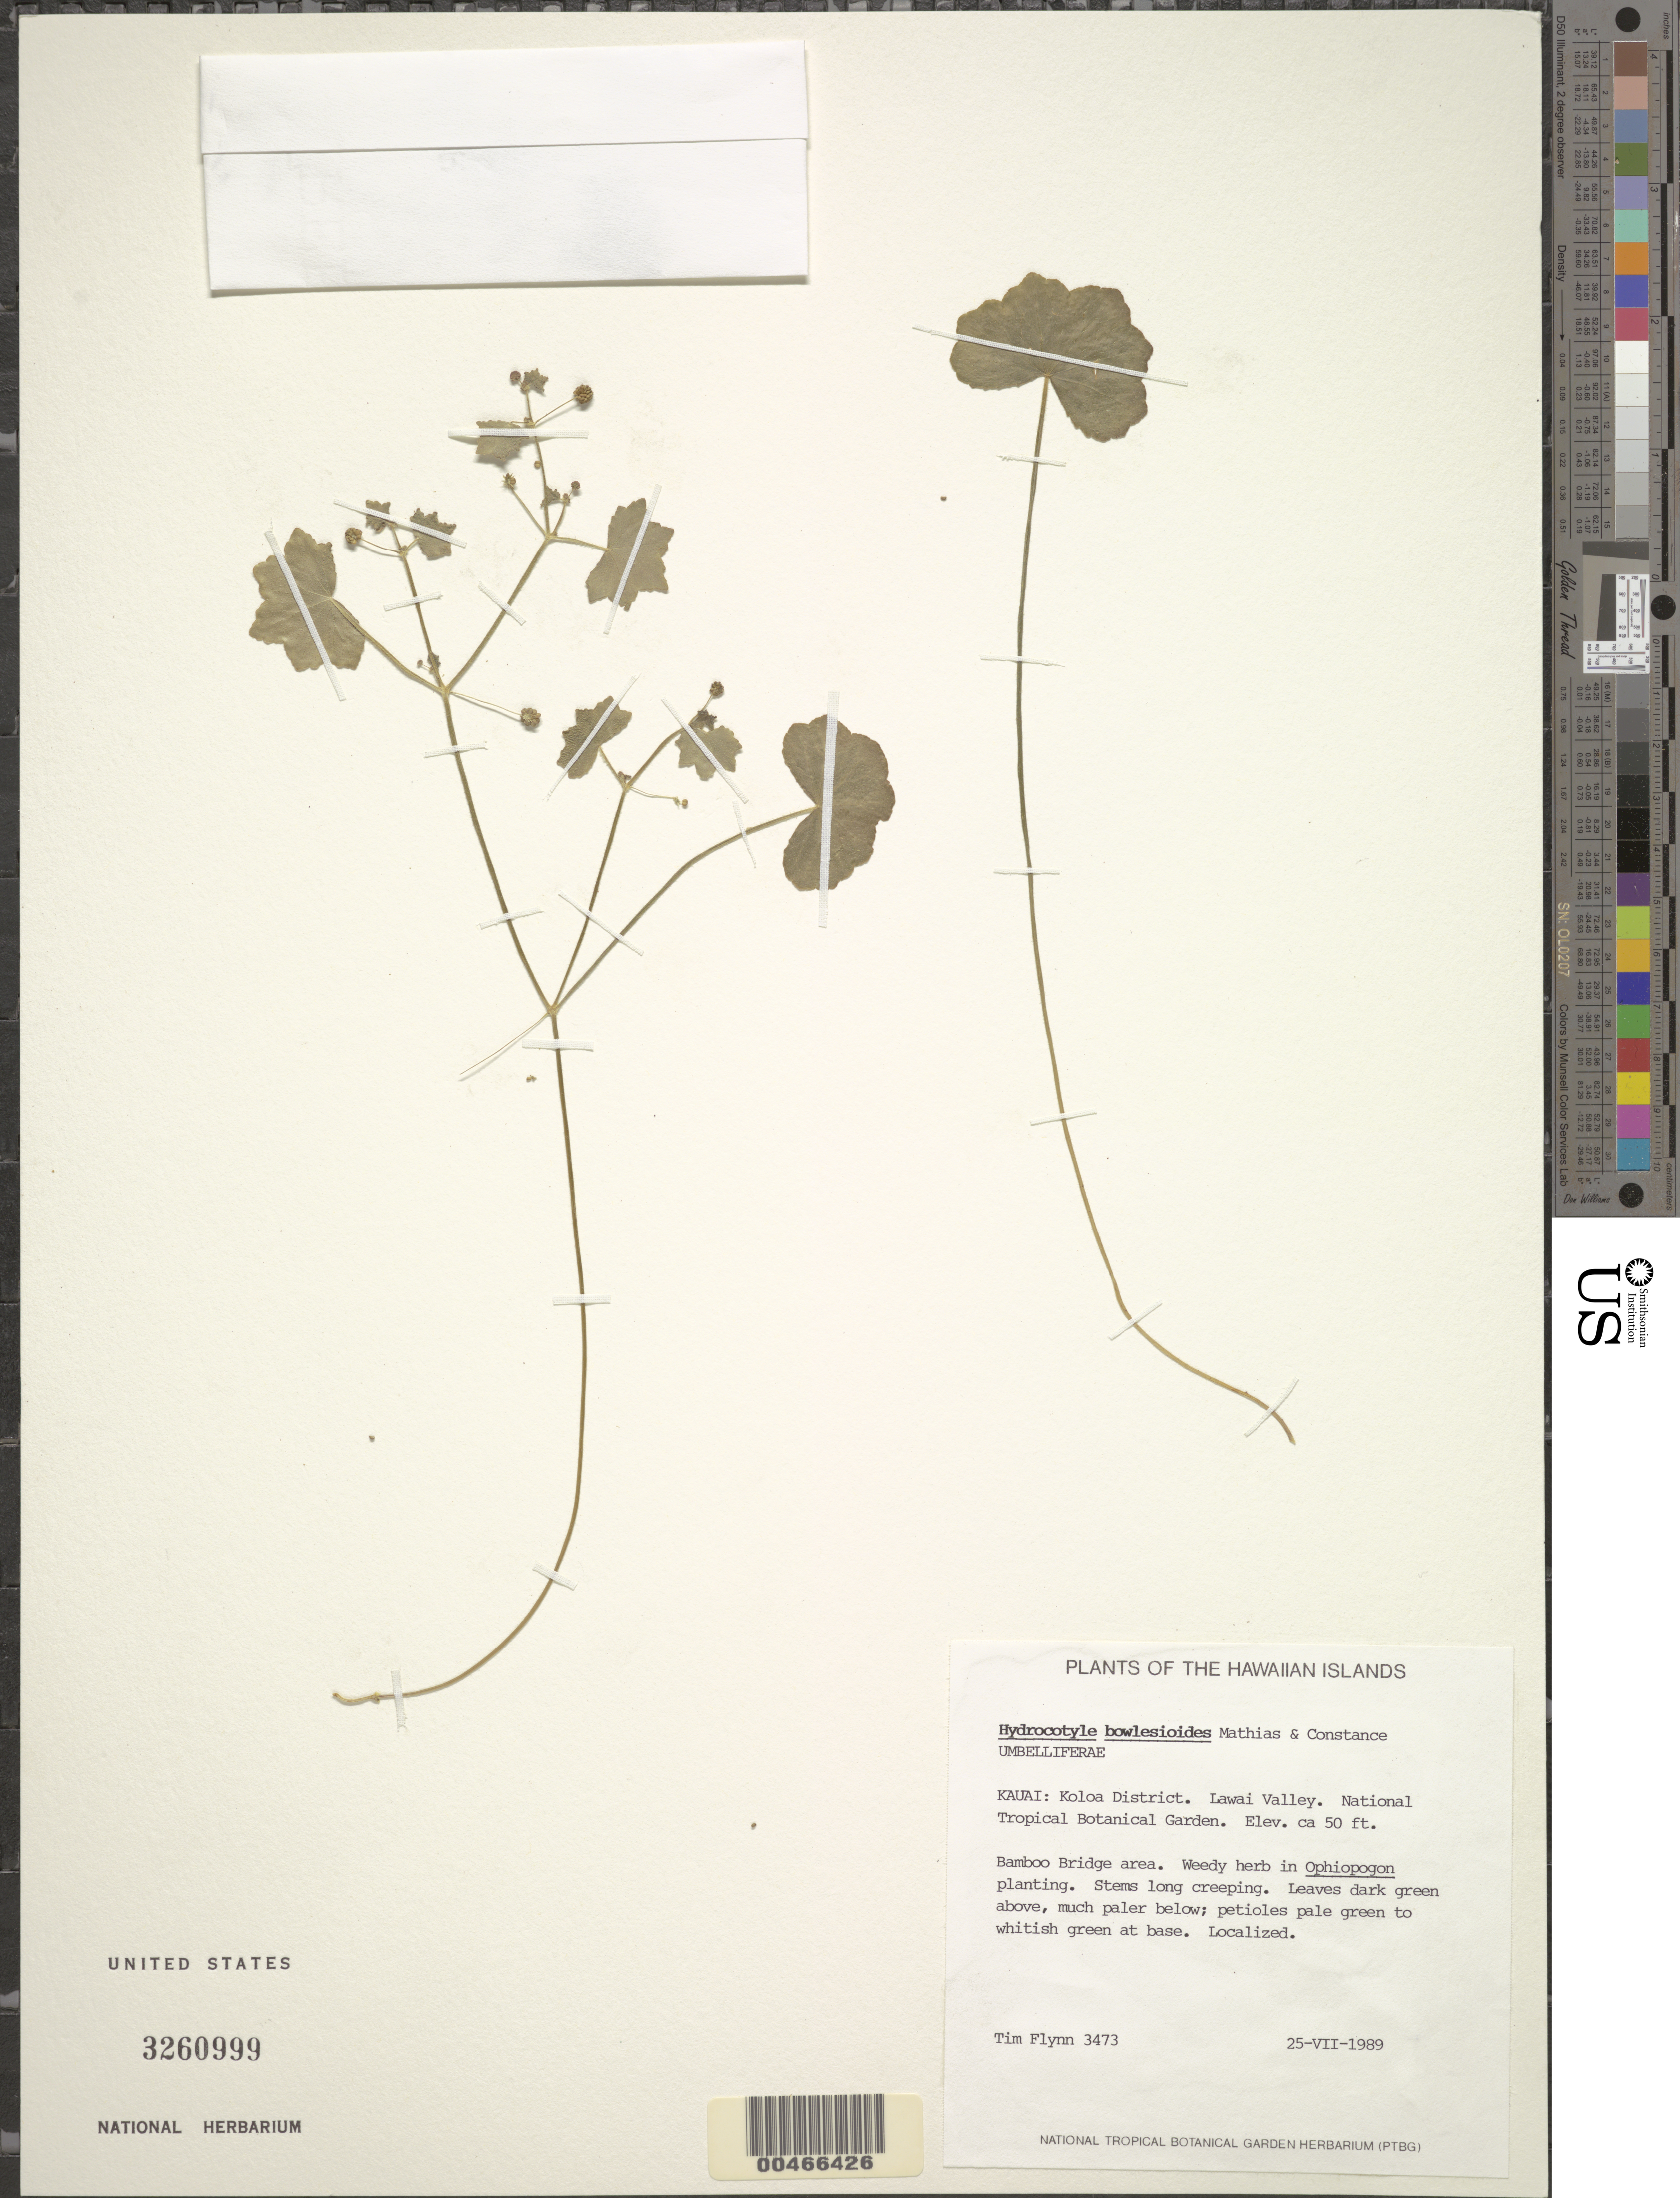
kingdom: Plantae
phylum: Tracheophyta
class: Magnoliopsida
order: Apiales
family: Araliaceae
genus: Hydrocotyle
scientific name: Hydrocotyle bowlesioides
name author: Mathias & Constance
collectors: T. W. Flynn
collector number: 3473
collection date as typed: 25 Jul 1989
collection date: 1989-07-25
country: United States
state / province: Hawaii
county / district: Kauai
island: Kaua'i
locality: Koloa Dist. Lawai Valley. National Tropical Botanical Garden. Bamboo Bridge area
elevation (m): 15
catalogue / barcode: US 3260999